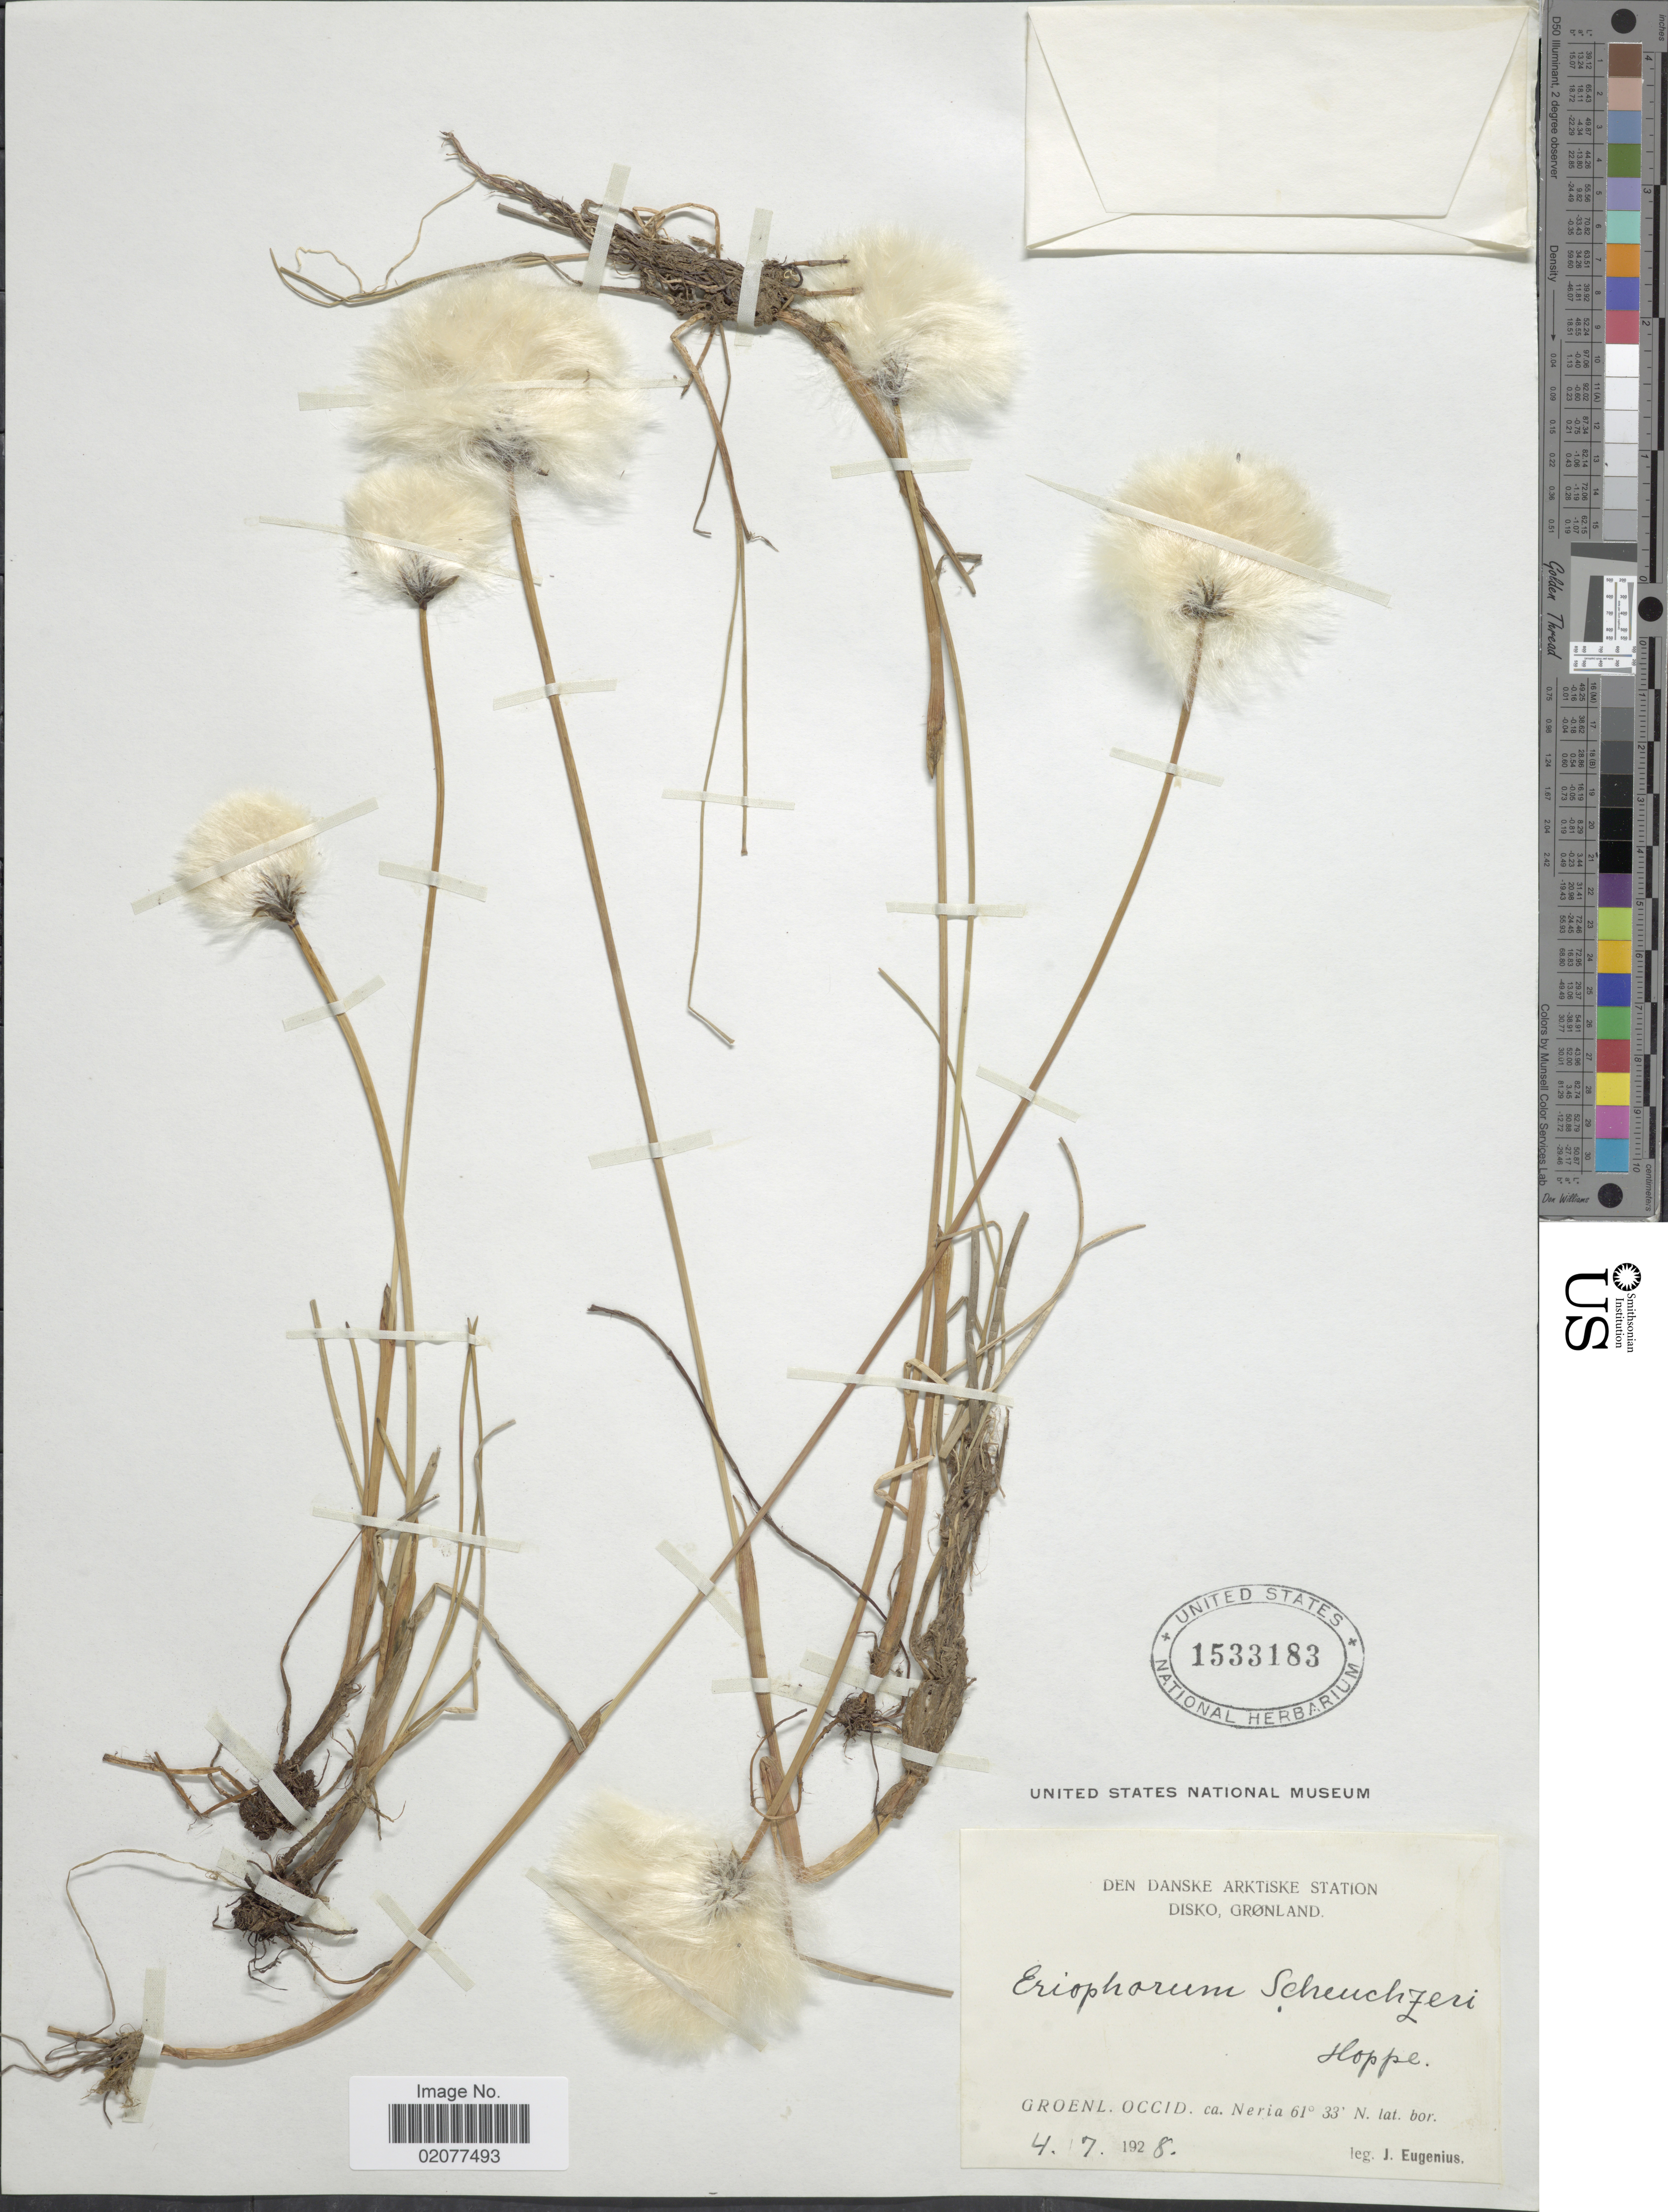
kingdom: Plantae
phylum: Tracheophyta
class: Liliopsida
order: Poales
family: Cyperaceae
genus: Eriophorum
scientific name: Eriophorum scheuchzeri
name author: Hoppe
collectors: J. Eugenius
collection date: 1928-07-04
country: Greenland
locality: Disko. Gronland. Groenl. Occid. ca. Neria.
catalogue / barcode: US 1533183